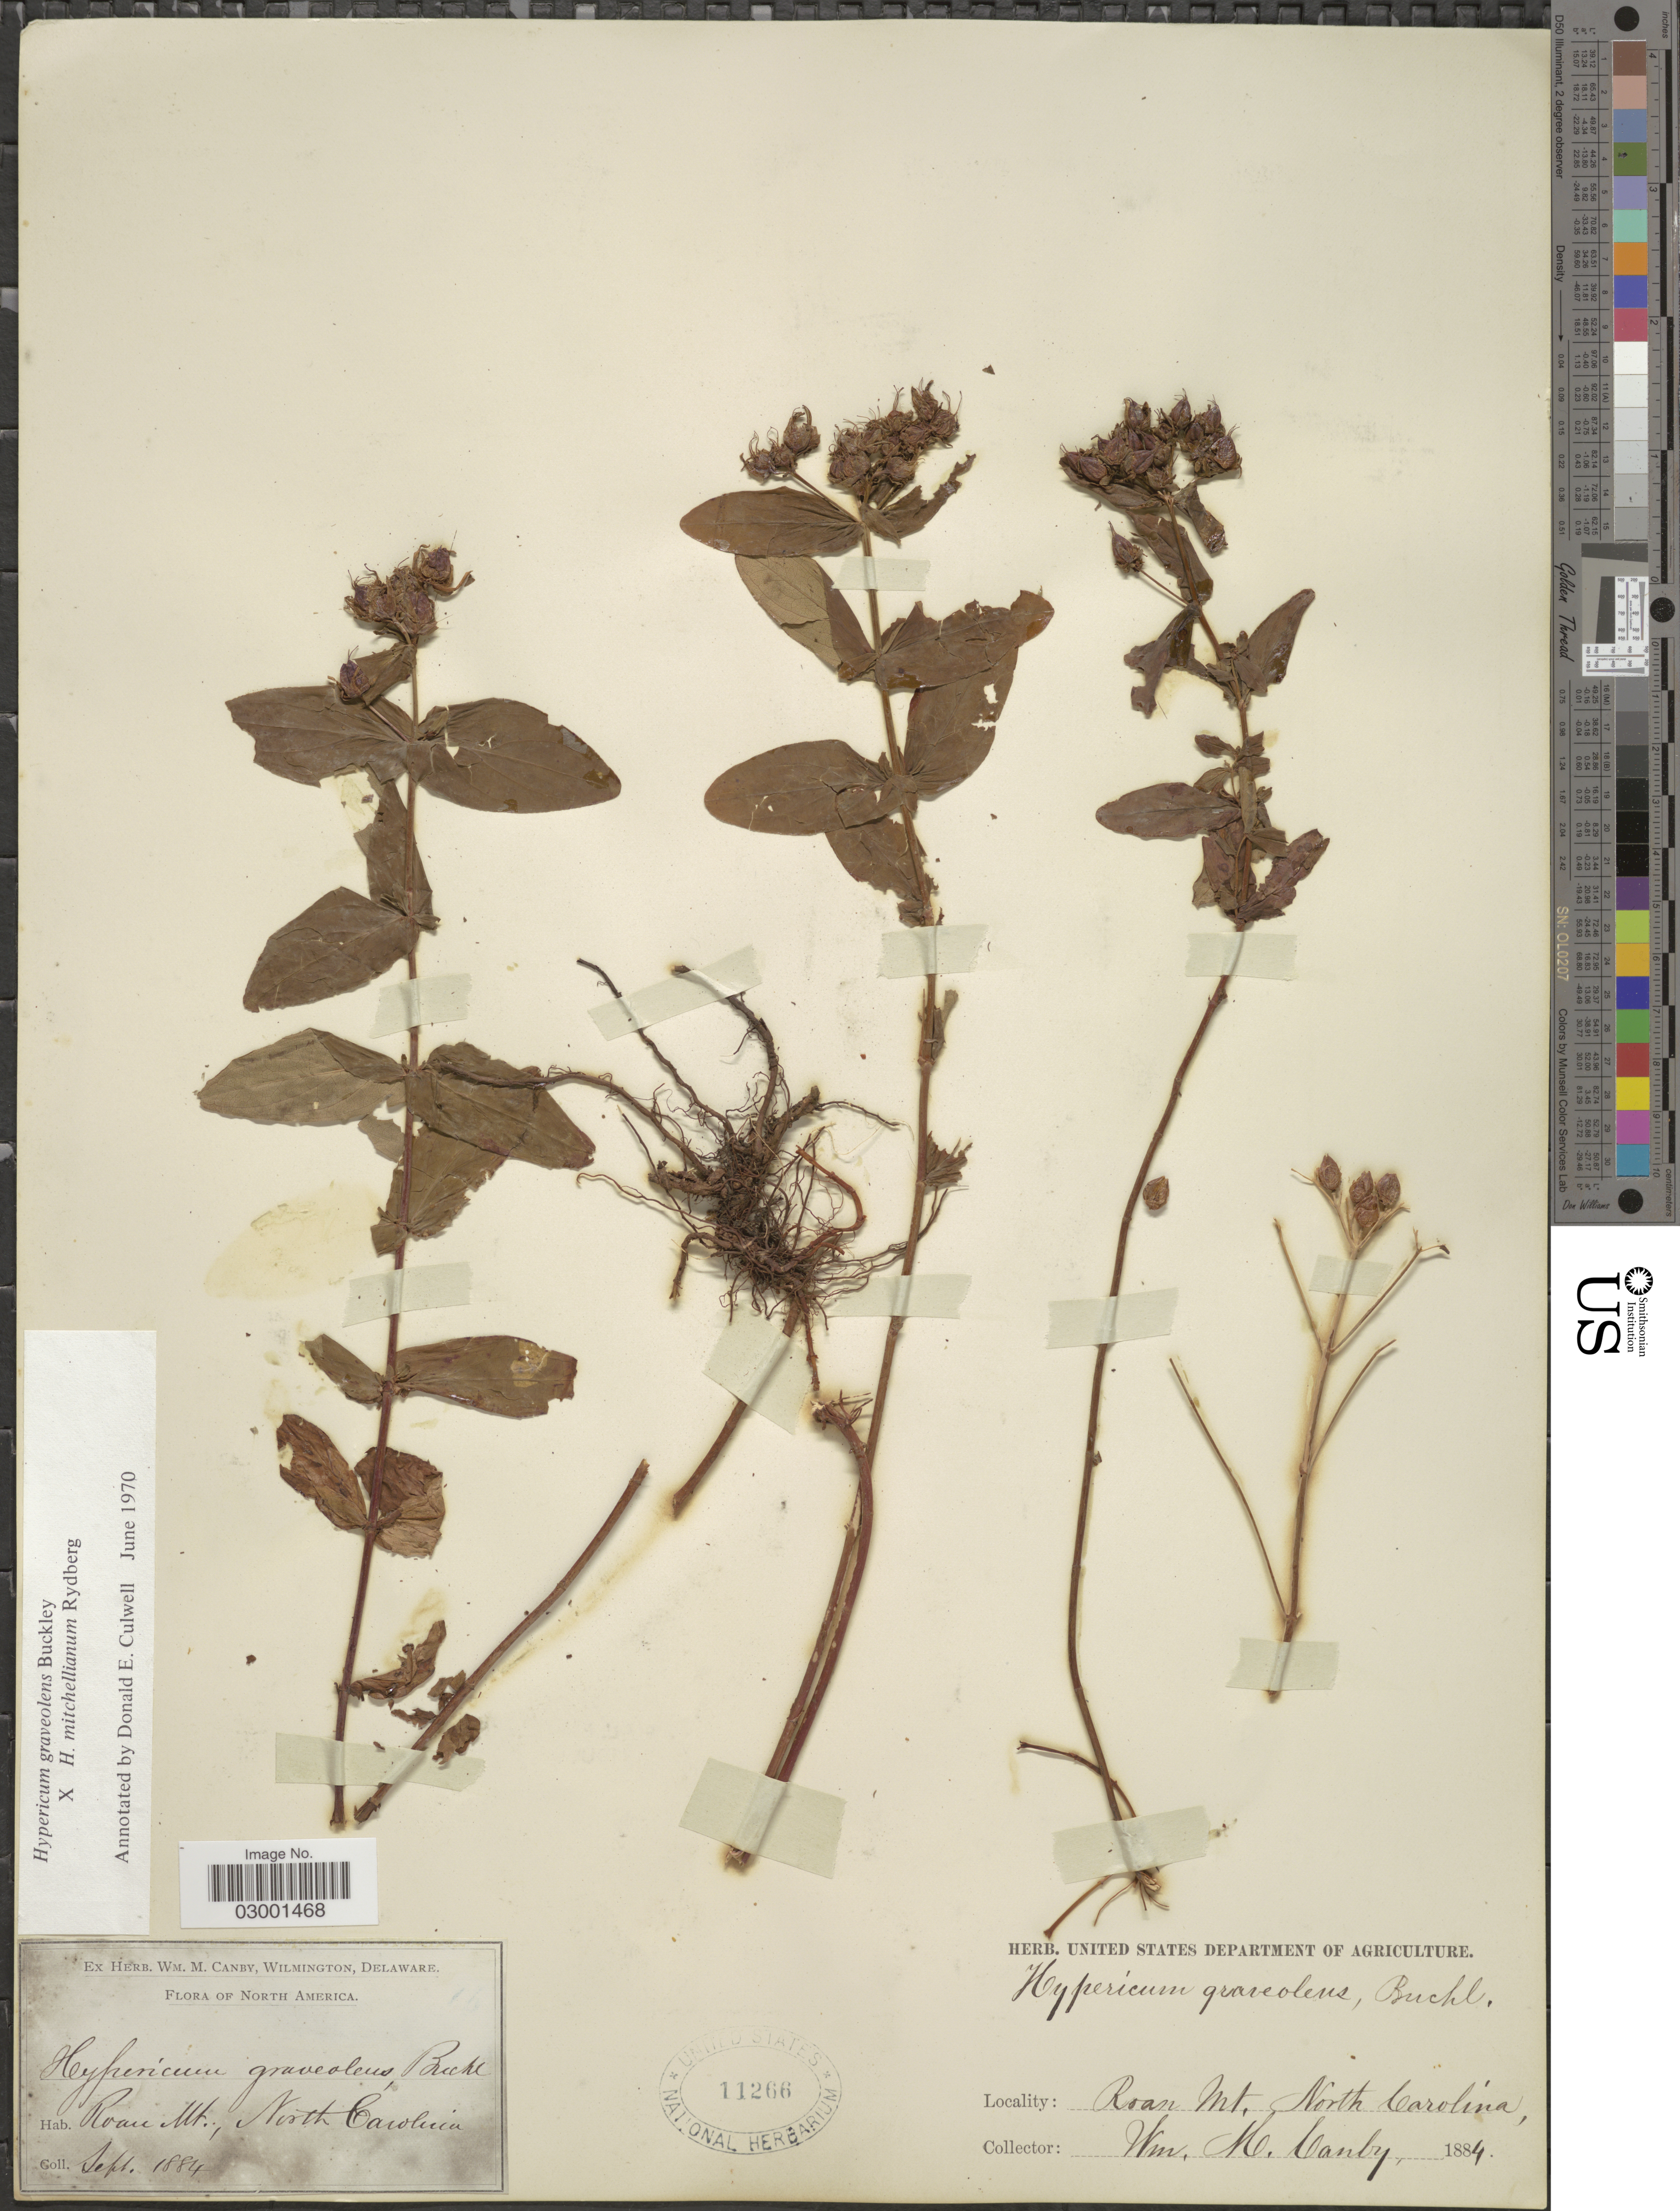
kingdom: Plantae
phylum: Tracheophyta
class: Magnoliopsida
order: Malpighiales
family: Hypericaceae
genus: Hypericum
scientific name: Hypericum graveolens x H. x mitchellianum Rydb.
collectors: W. M. Canby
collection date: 1884-09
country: United States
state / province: North Carolina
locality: Roan Mt.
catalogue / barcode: US 11266